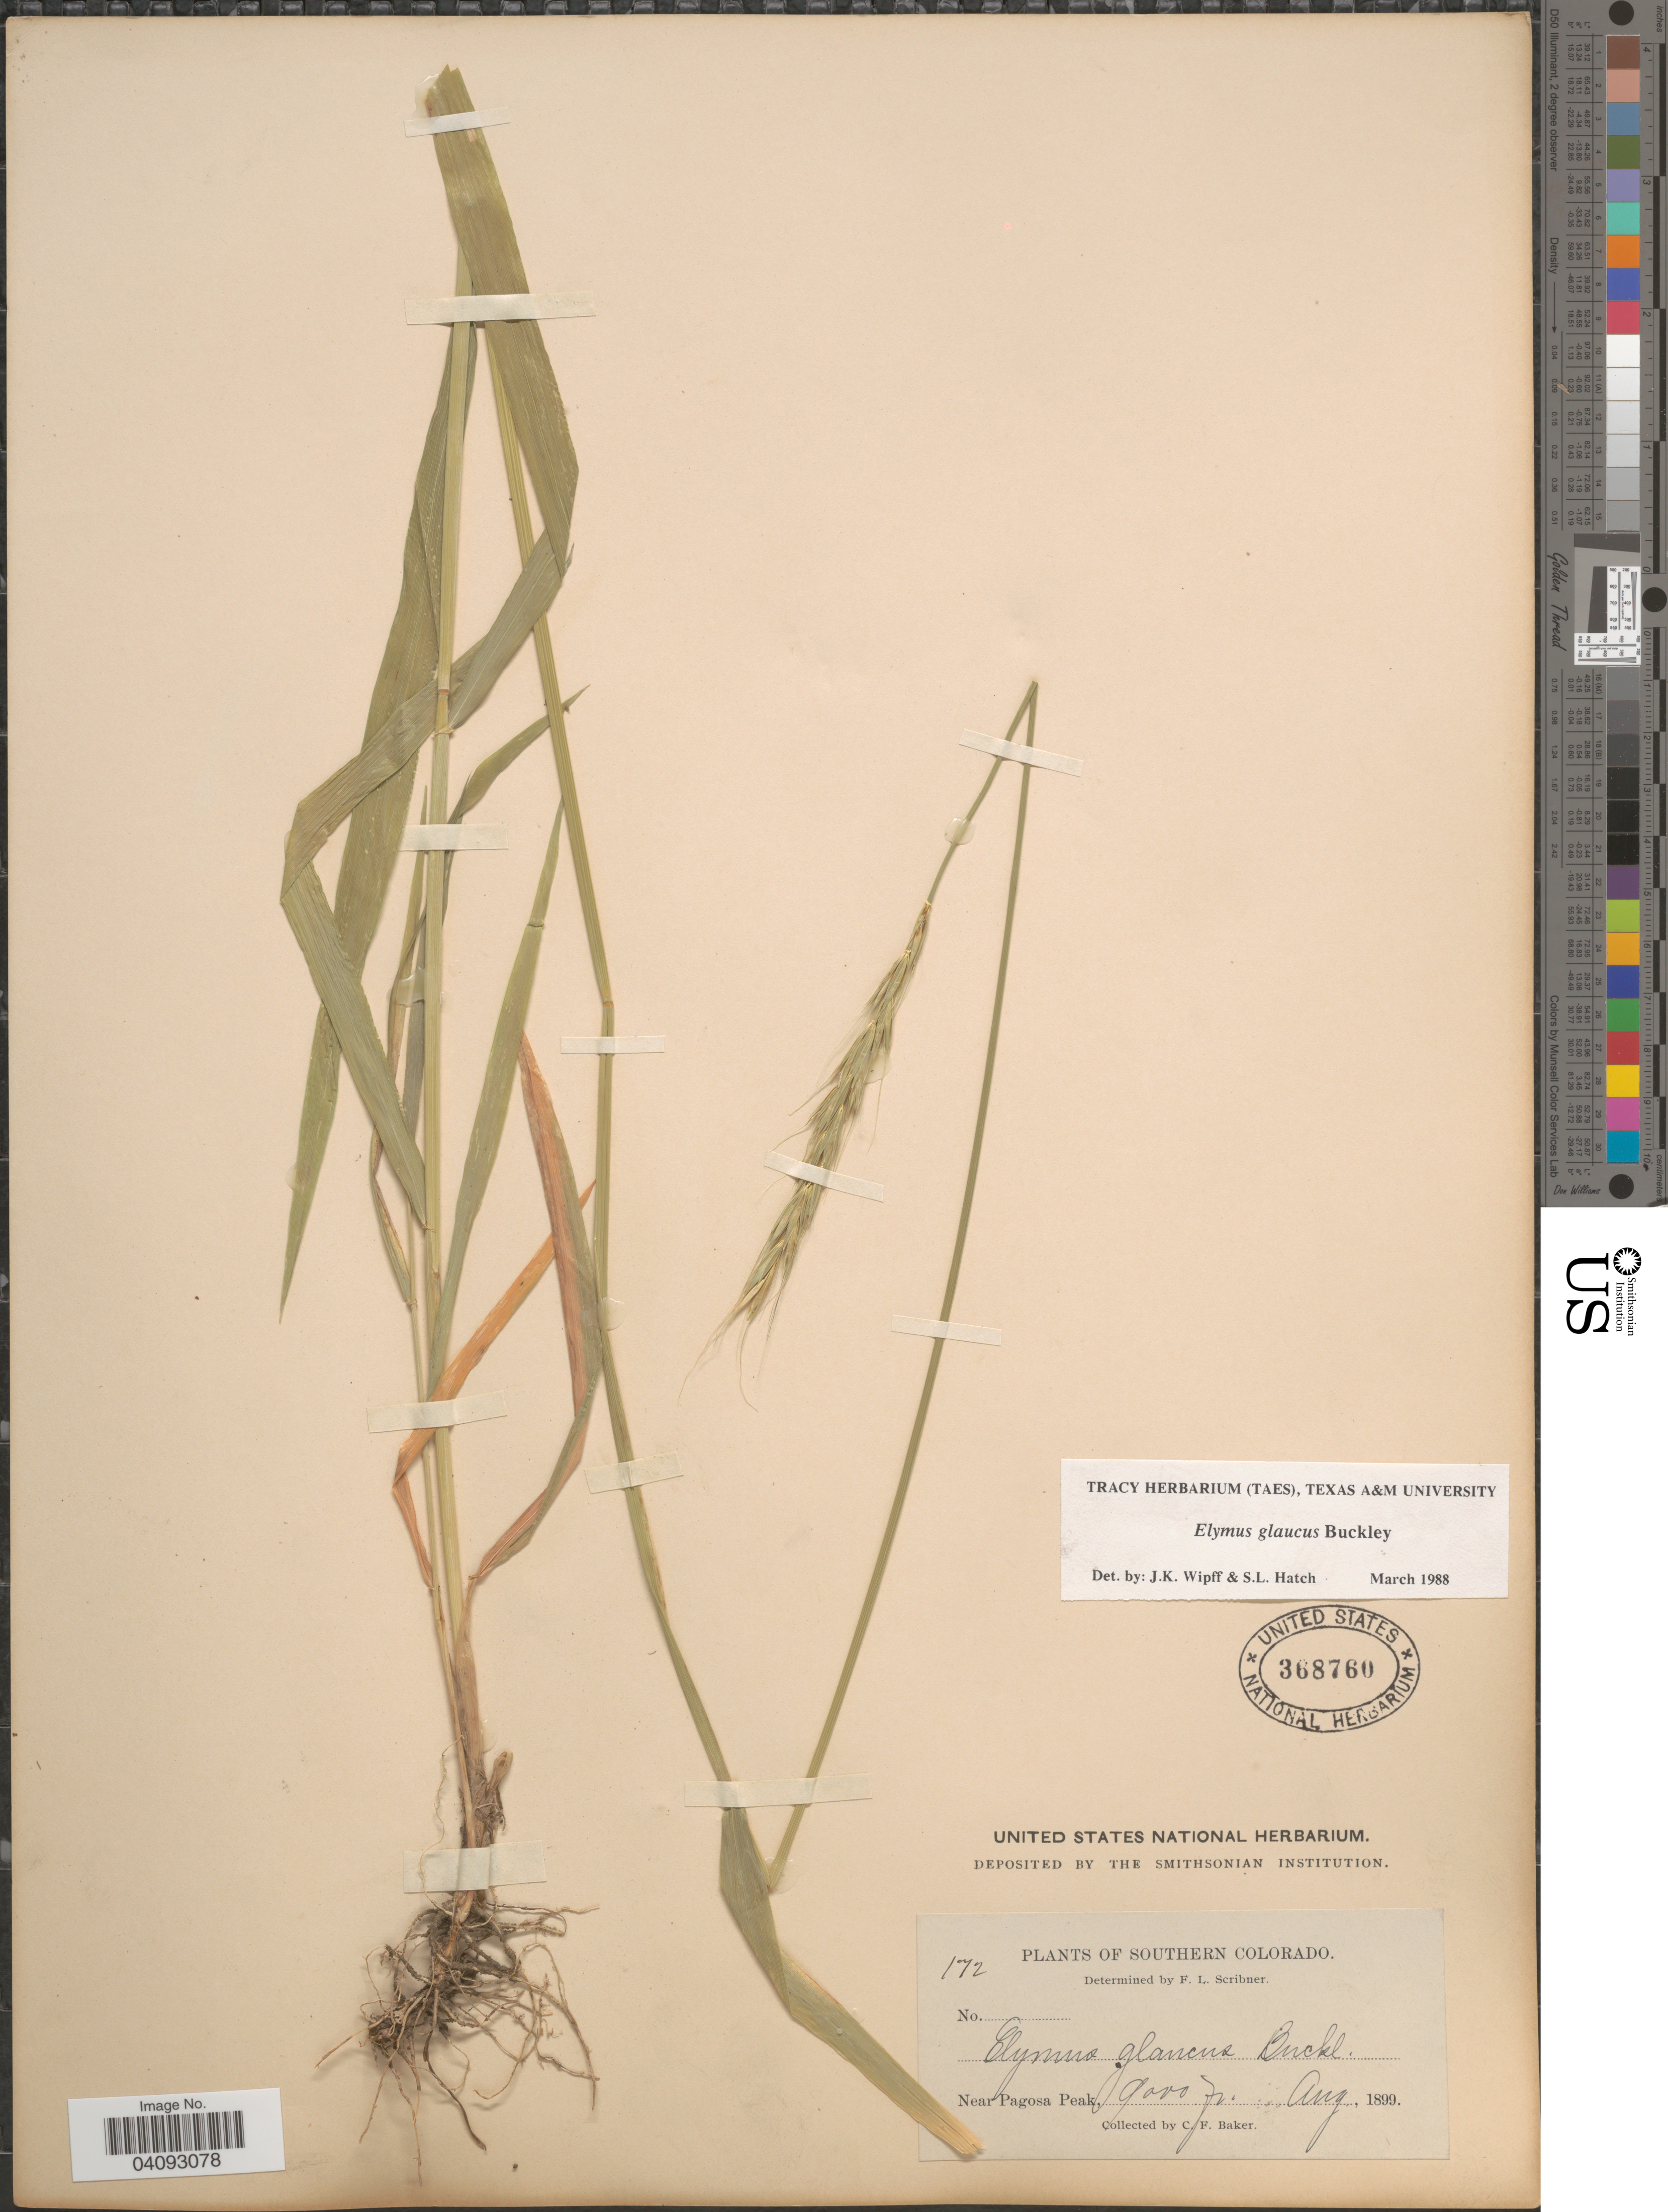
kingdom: Plantae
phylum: Tracheophyta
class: Liliopsida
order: Poales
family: Poaceae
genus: Elymus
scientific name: Elymus glaucus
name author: Buckley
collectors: C. F. Baker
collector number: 172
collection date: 1899-08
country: United States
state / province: Colorado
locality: Southern Colorado. Near Pagosa Peak.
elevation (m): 2743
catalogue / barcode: US 368760